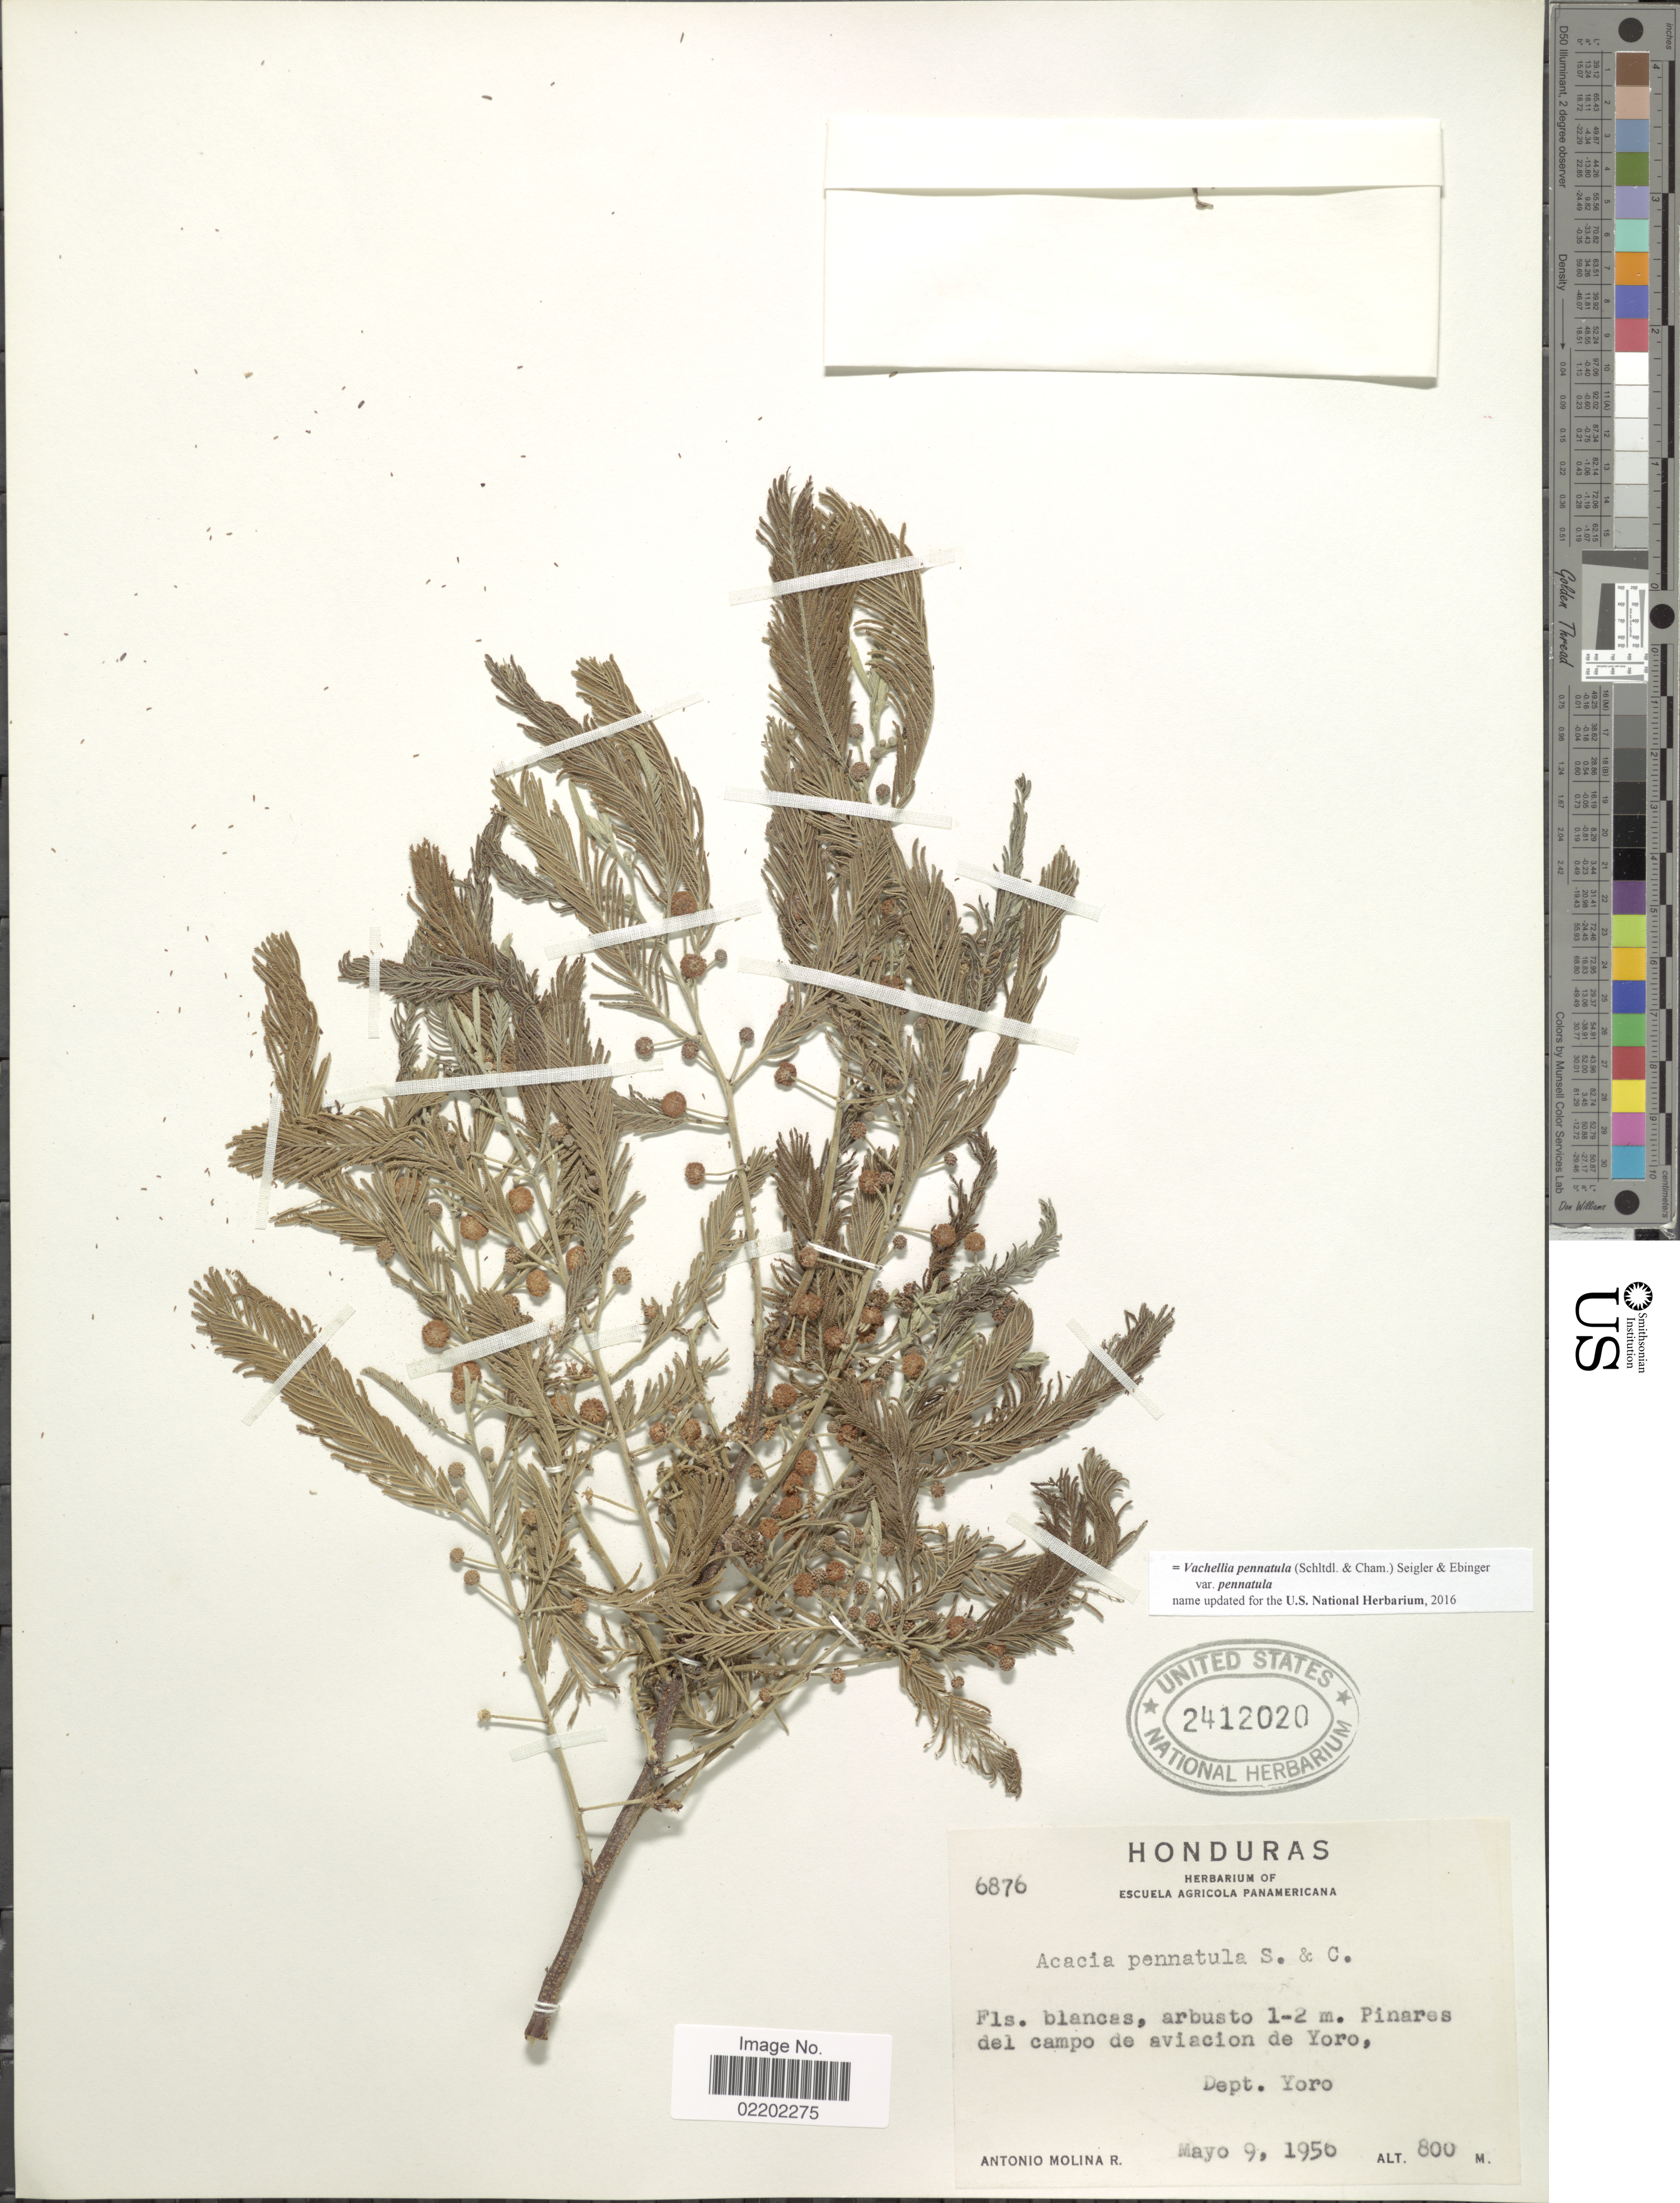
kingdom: Plantae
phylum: Tracheophyta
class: Magnoliopsida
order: Fabales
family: Fabaceae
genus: Vachellia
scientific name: Vachellia pennatula var. pennatula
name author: (Schltdl. & Cham.) Seigler & Ebinger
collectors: A. Molina R.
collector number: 6876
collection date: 1956-05-09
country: Honduras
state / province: Yoro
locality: Pinares del campo de aviacion de Yoro, Dept. Yoro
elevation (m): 800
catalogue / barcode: US 2412020